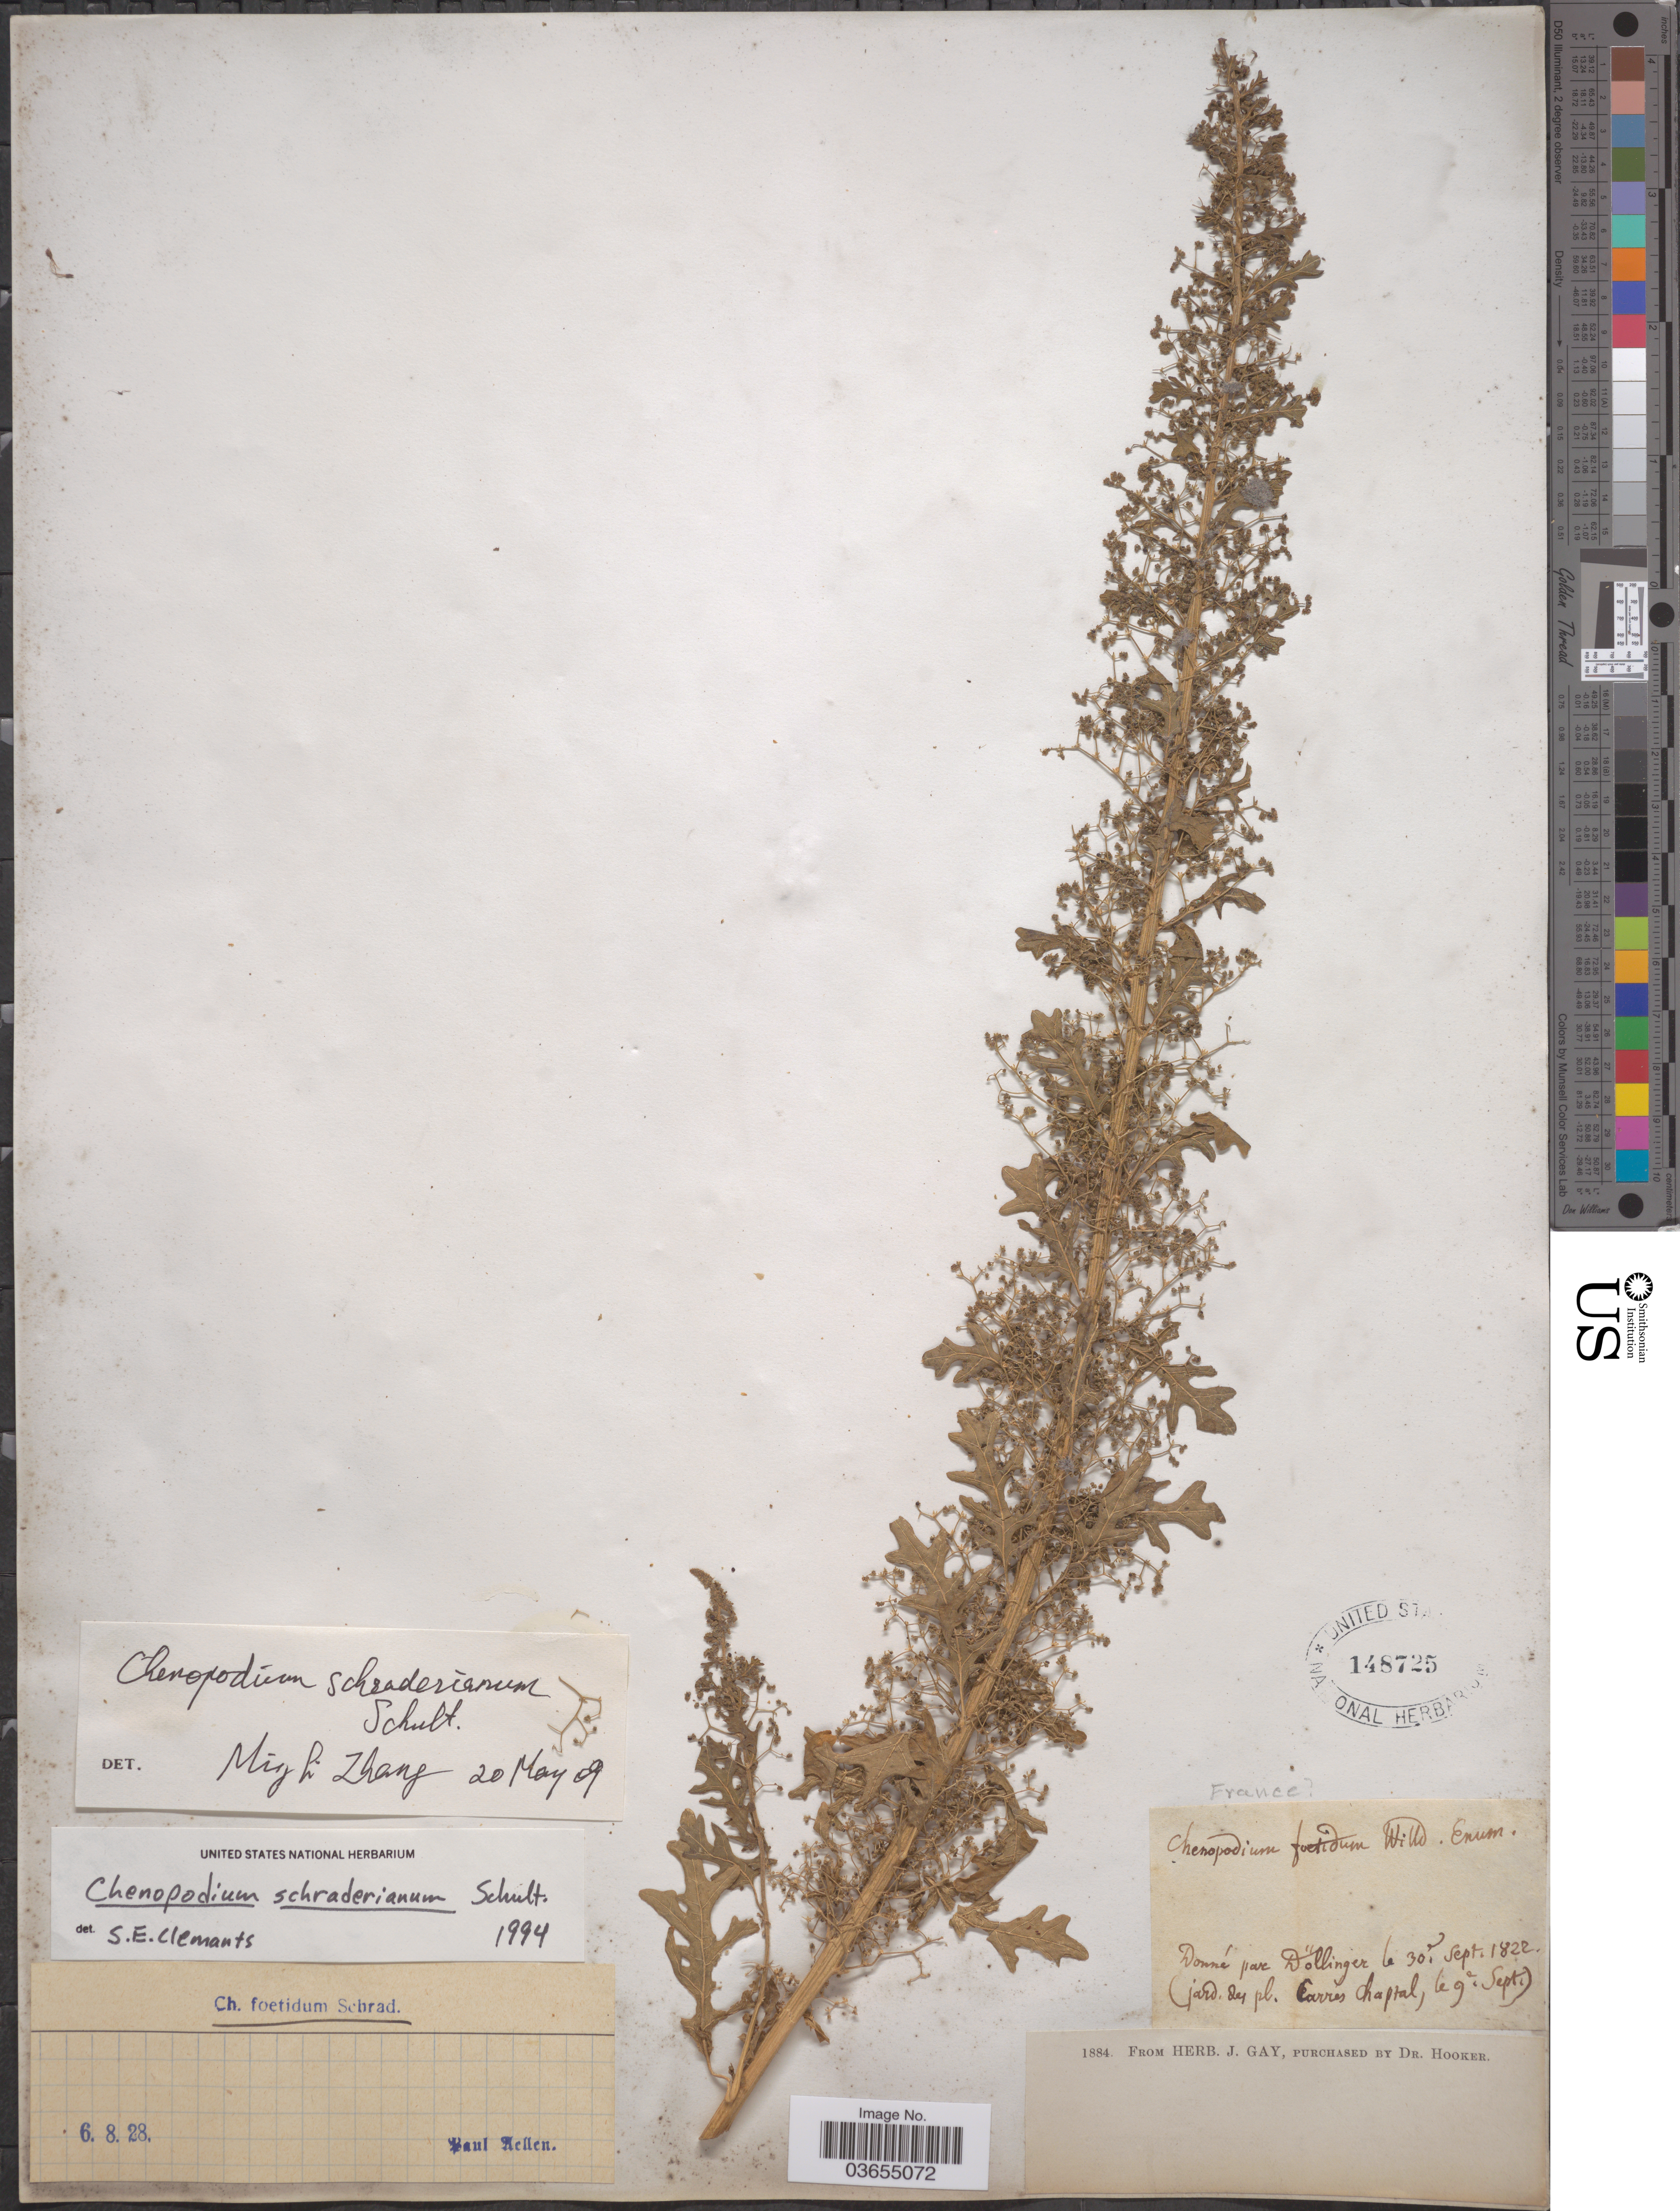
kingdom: Plantae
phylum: Tracheophyta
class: Magnoliopsida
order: Caryophyllales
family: Amaranthaceae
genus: Chenopodium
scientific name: Chenopodium schraderianum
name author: Schult.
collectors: ex herb. J. Gay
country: France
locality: (jard. del pl. Carrés Chaptal).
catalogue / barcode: US 148725